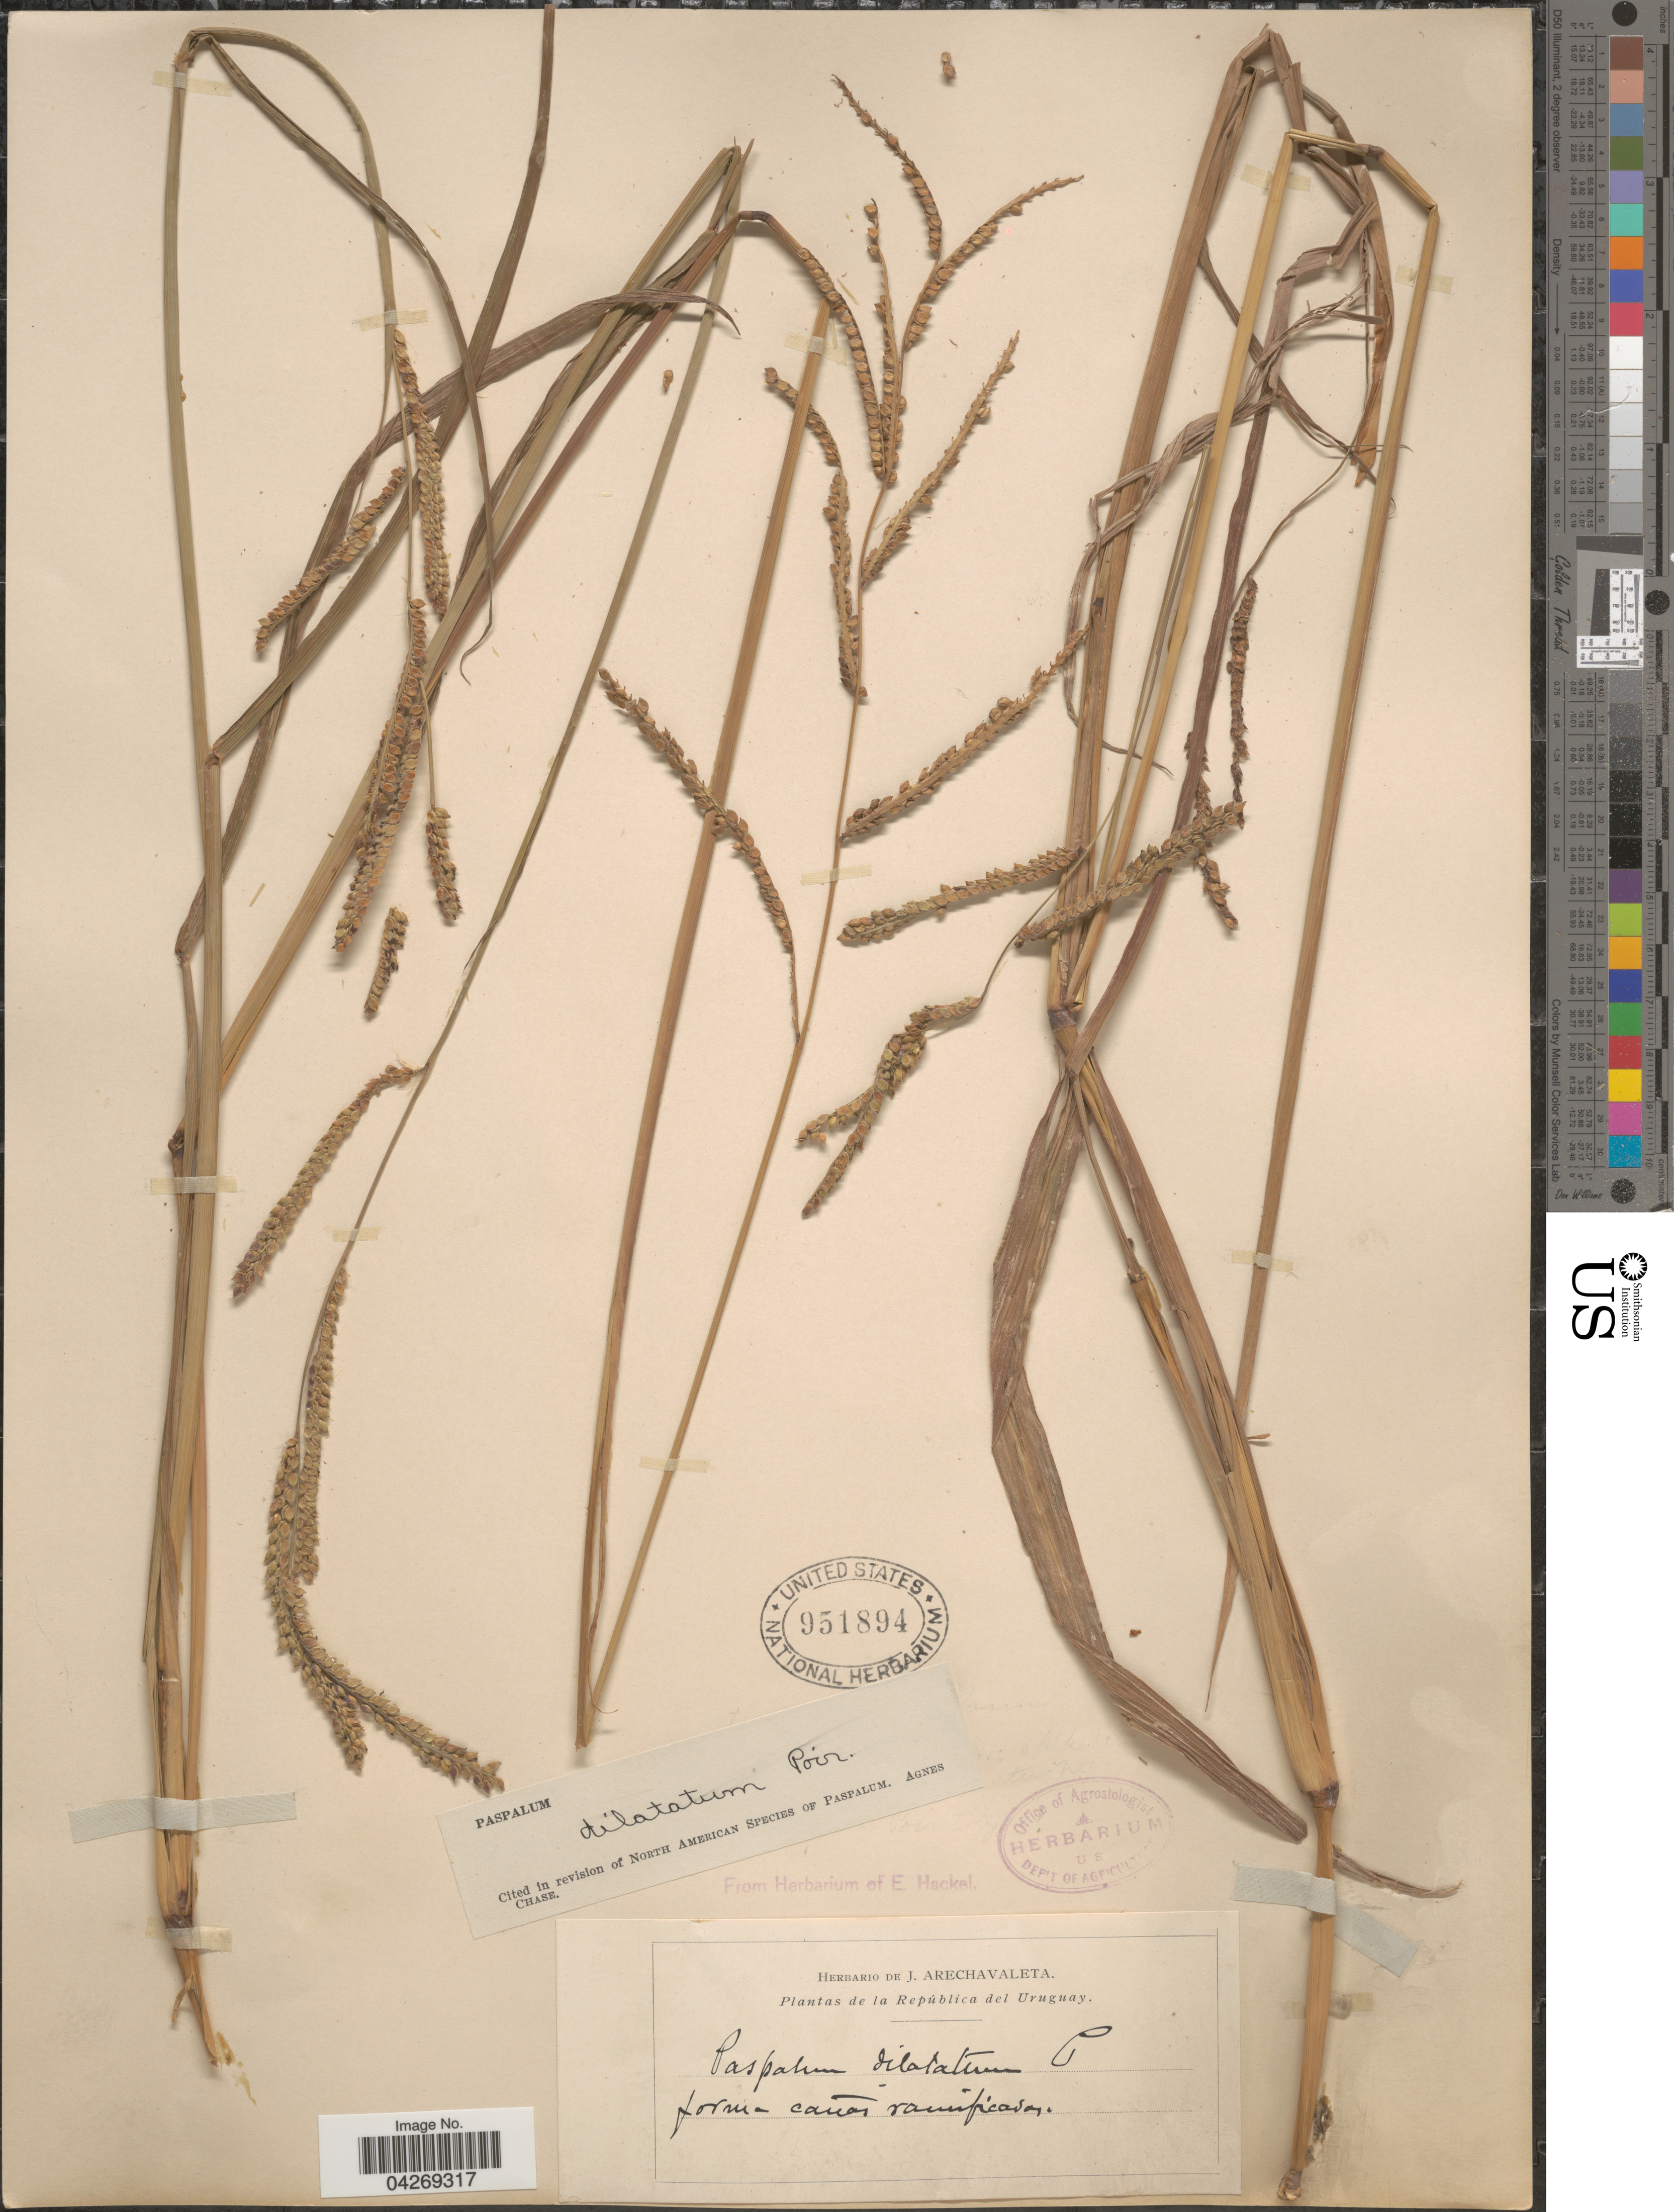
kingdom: Plantae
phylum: Tracheophyta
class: Liliopsida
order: Poales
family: Poaceae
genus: Paspalum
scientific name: Paspalum dilatatum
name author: Poir.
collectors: ex herb. de J. Arechavaleta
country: Uruguay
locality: República del Uruguay.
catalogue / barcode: US 951894